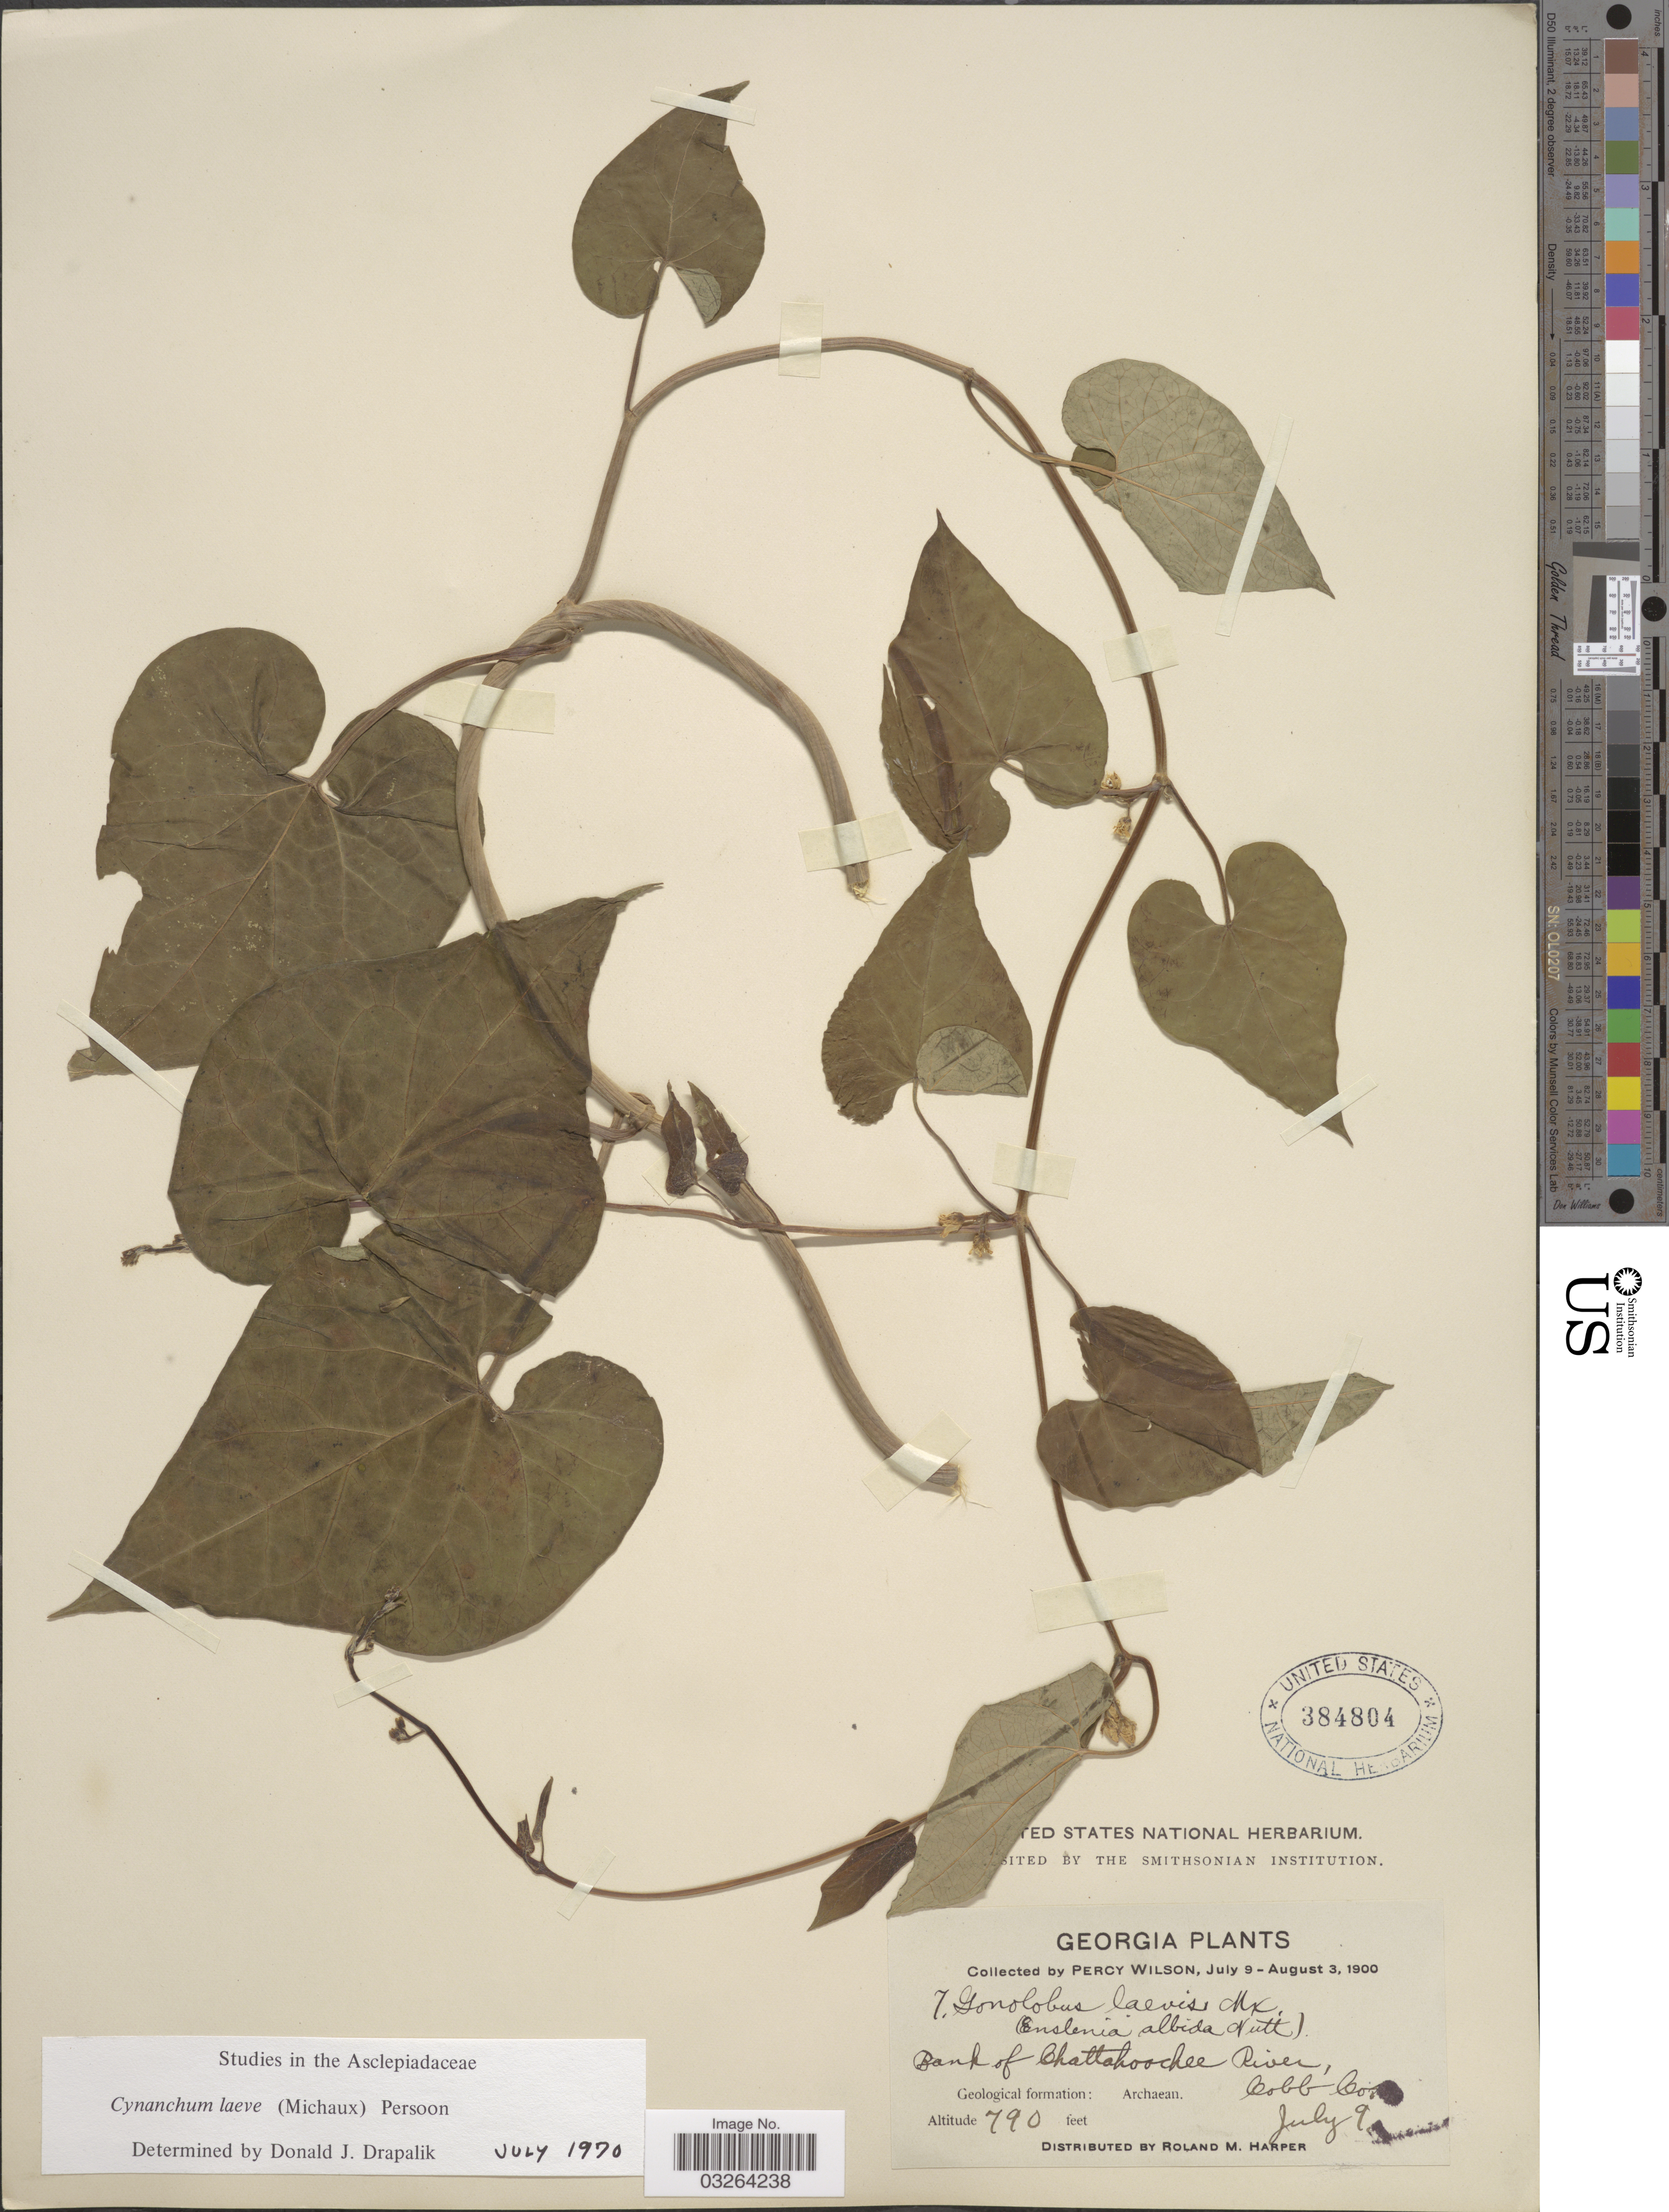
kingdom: Plantae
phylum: Tracheophyta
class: Magnoliopsida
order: Gentianales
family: Apocynaceae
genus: Cynanchum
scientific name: Cynanchum laeve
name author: (Michx.) Pers.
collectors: P. Wilson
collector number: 7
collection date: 1900-07-09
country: United States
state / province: Georgia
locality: Bank of Chattahoochee River, Cobb Co.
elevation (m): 241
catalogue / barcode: US 384804